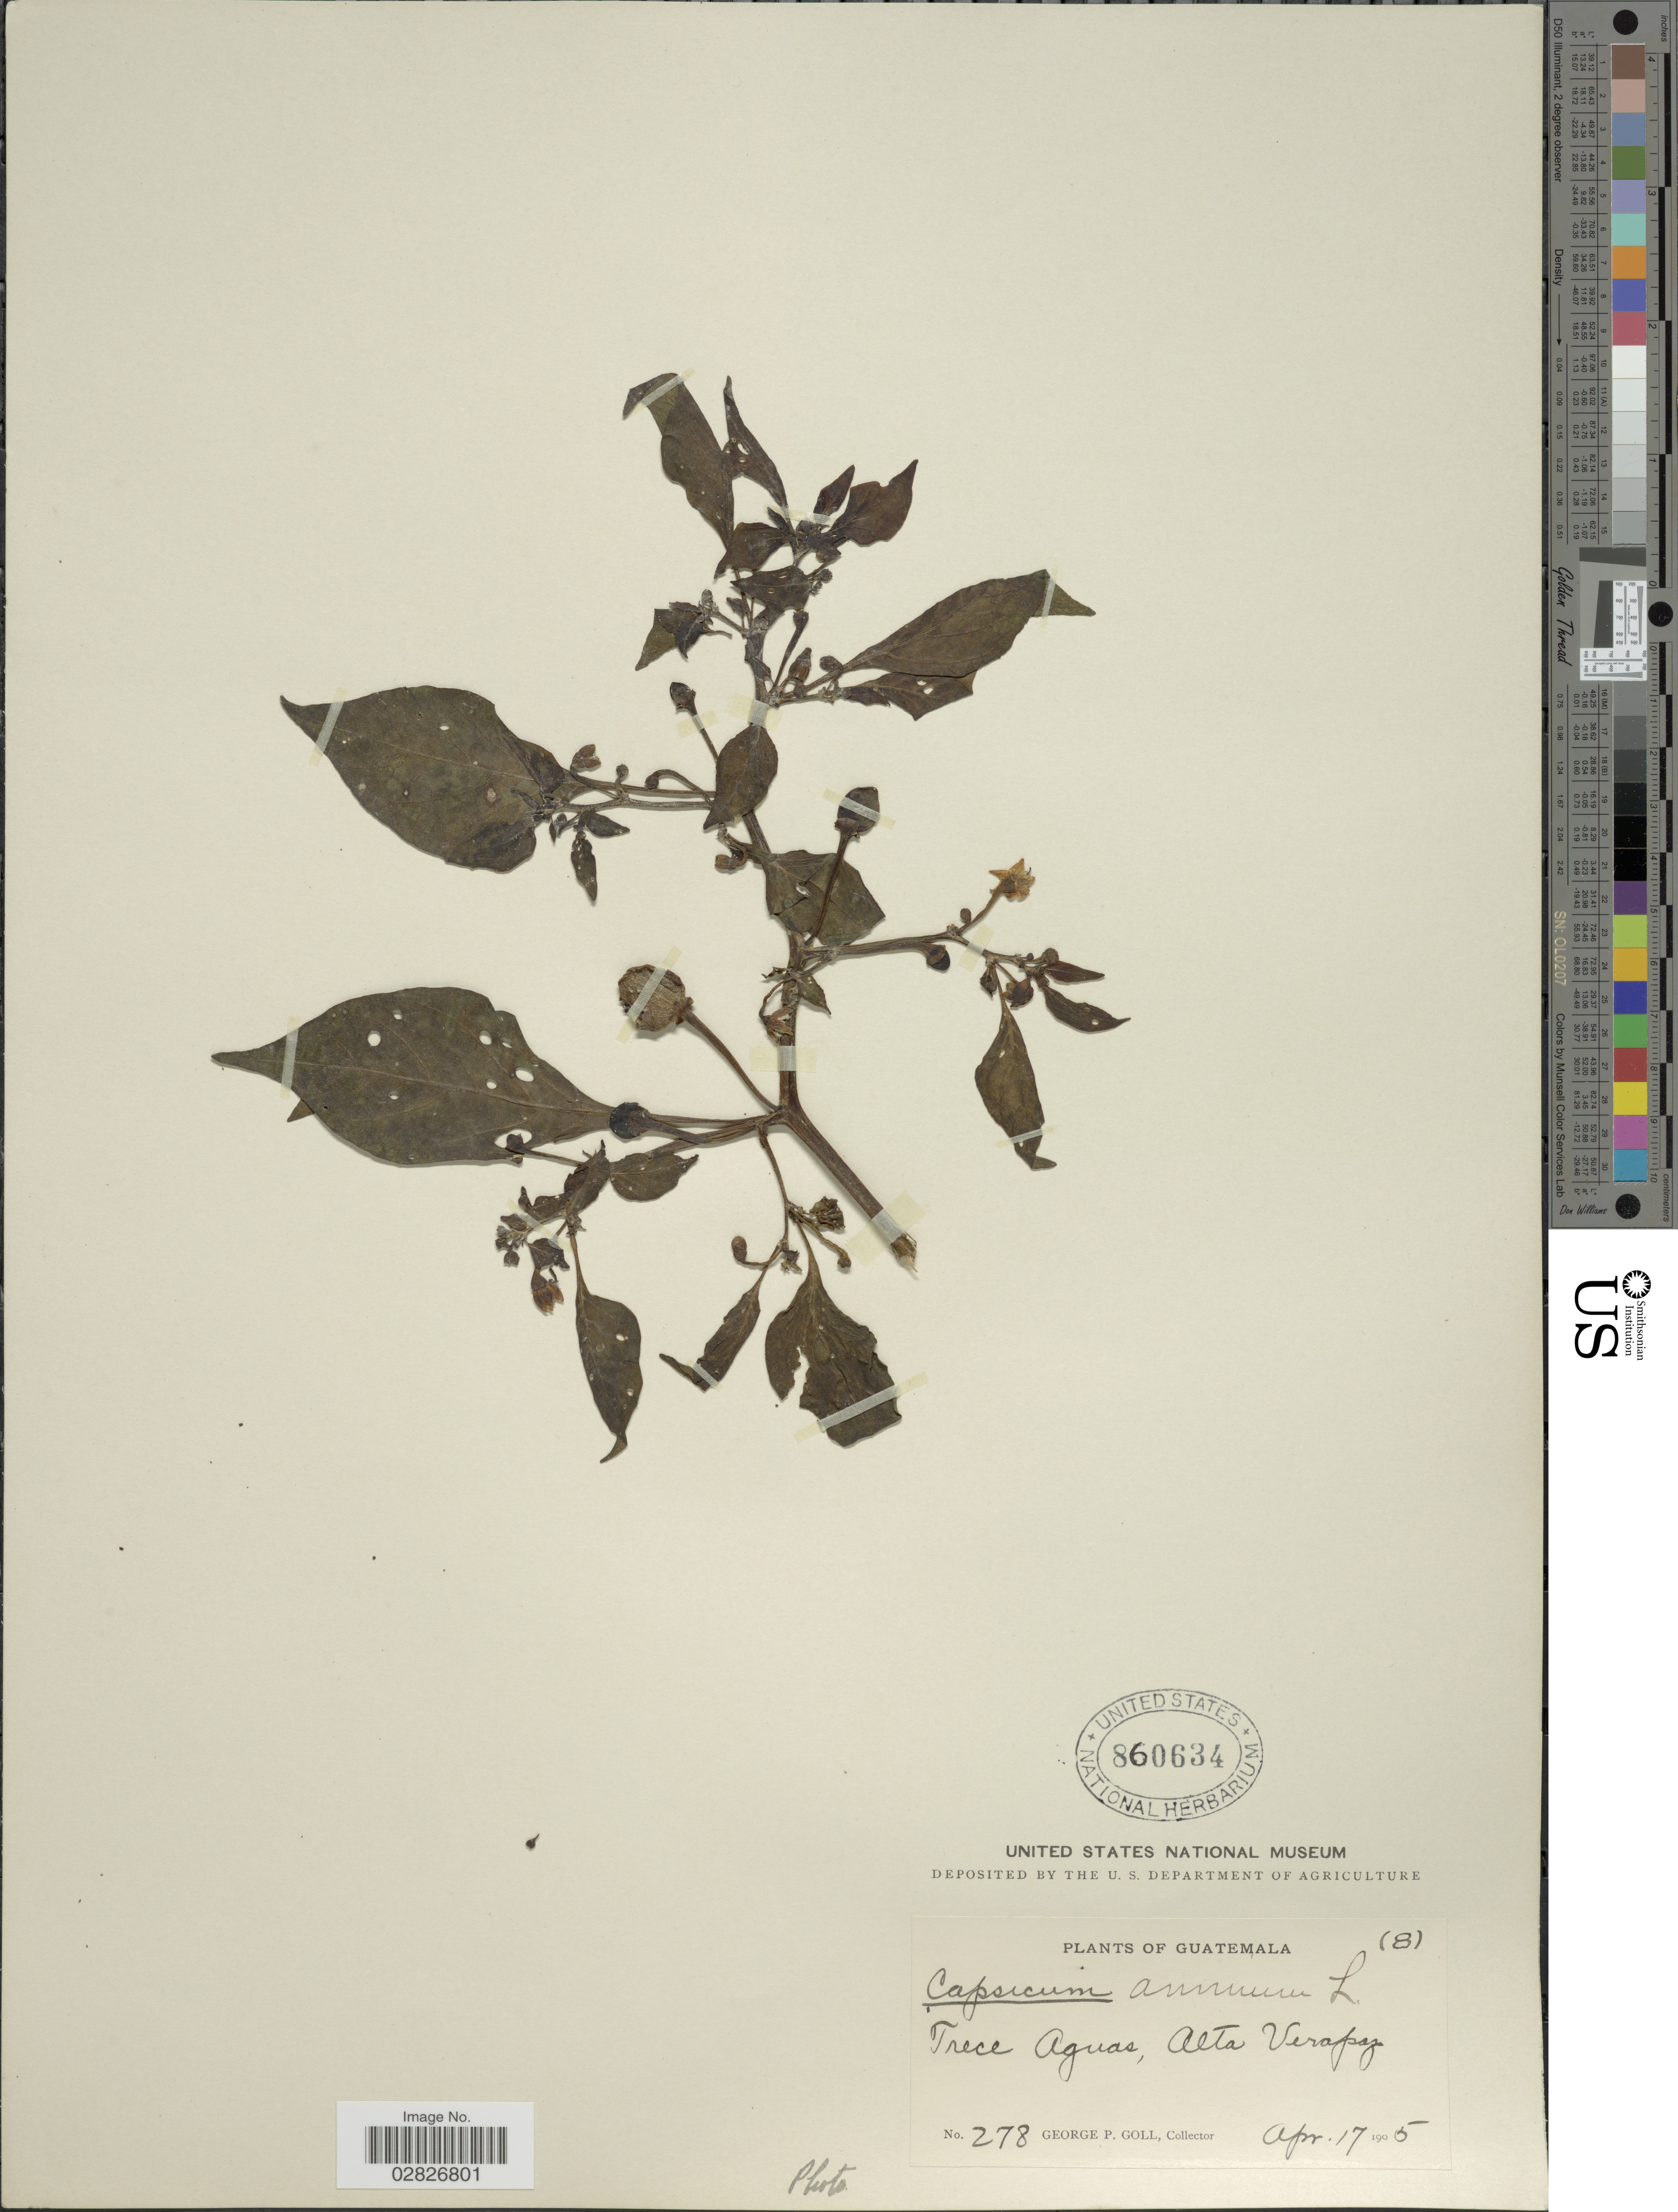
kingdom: Plantae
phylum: Tracheophyta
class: Magnoliopsida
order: Solanales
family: Solanaceae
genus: Capsicum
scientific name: Capsicum annuum 'Habanero'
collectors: G. P. Goll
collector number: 278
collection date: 1905-04-17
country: Guatemala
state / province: Alta Verapaz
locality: Trece Aguas.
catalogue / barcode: US 860634